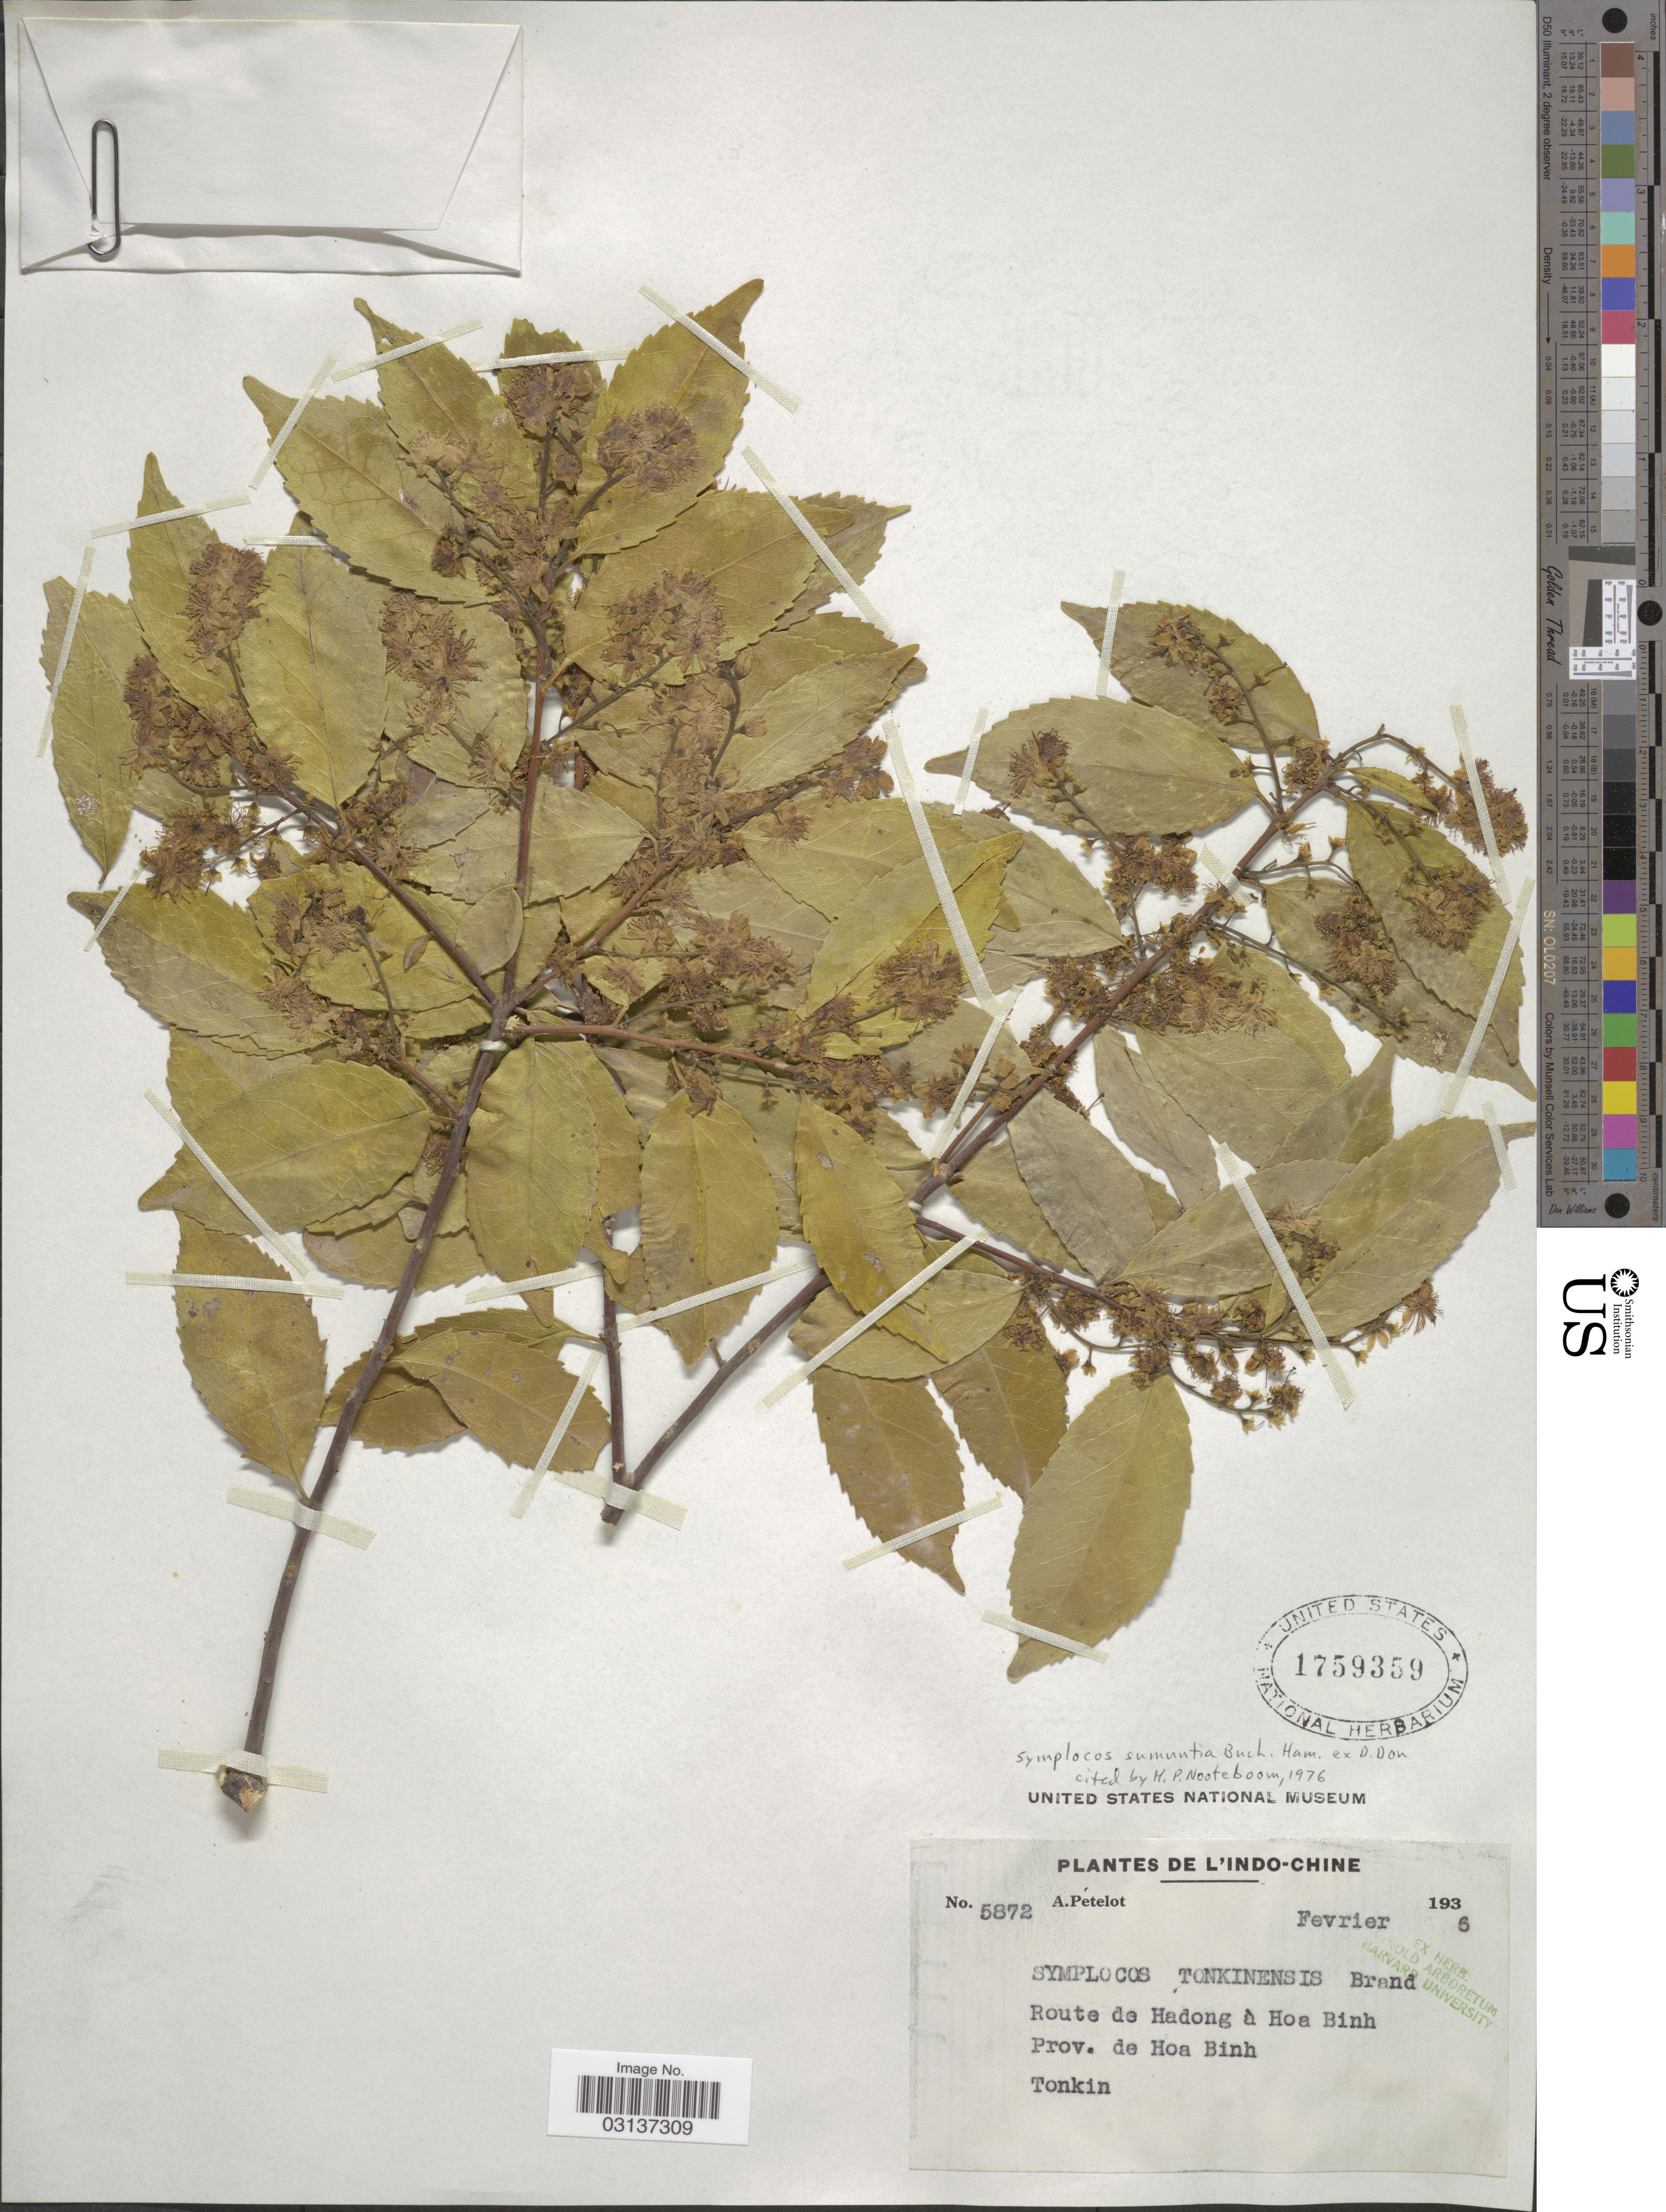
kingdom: Plantae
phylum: Tracheophyta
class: Magnoliopsida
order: Ericales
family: Symplocaceae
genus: Symplocos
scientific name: Symplocos sumuntia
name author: Buch.-Ham. ex D. Don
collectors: A. Petelot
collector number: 5872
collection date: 1936-02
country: Vietnam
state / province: Hoa Binh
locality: Indo-Chine. Route de Hadong à Hoa Binh. Prov. de Hoa Binh. Tonkin.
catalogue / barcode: US 1759359